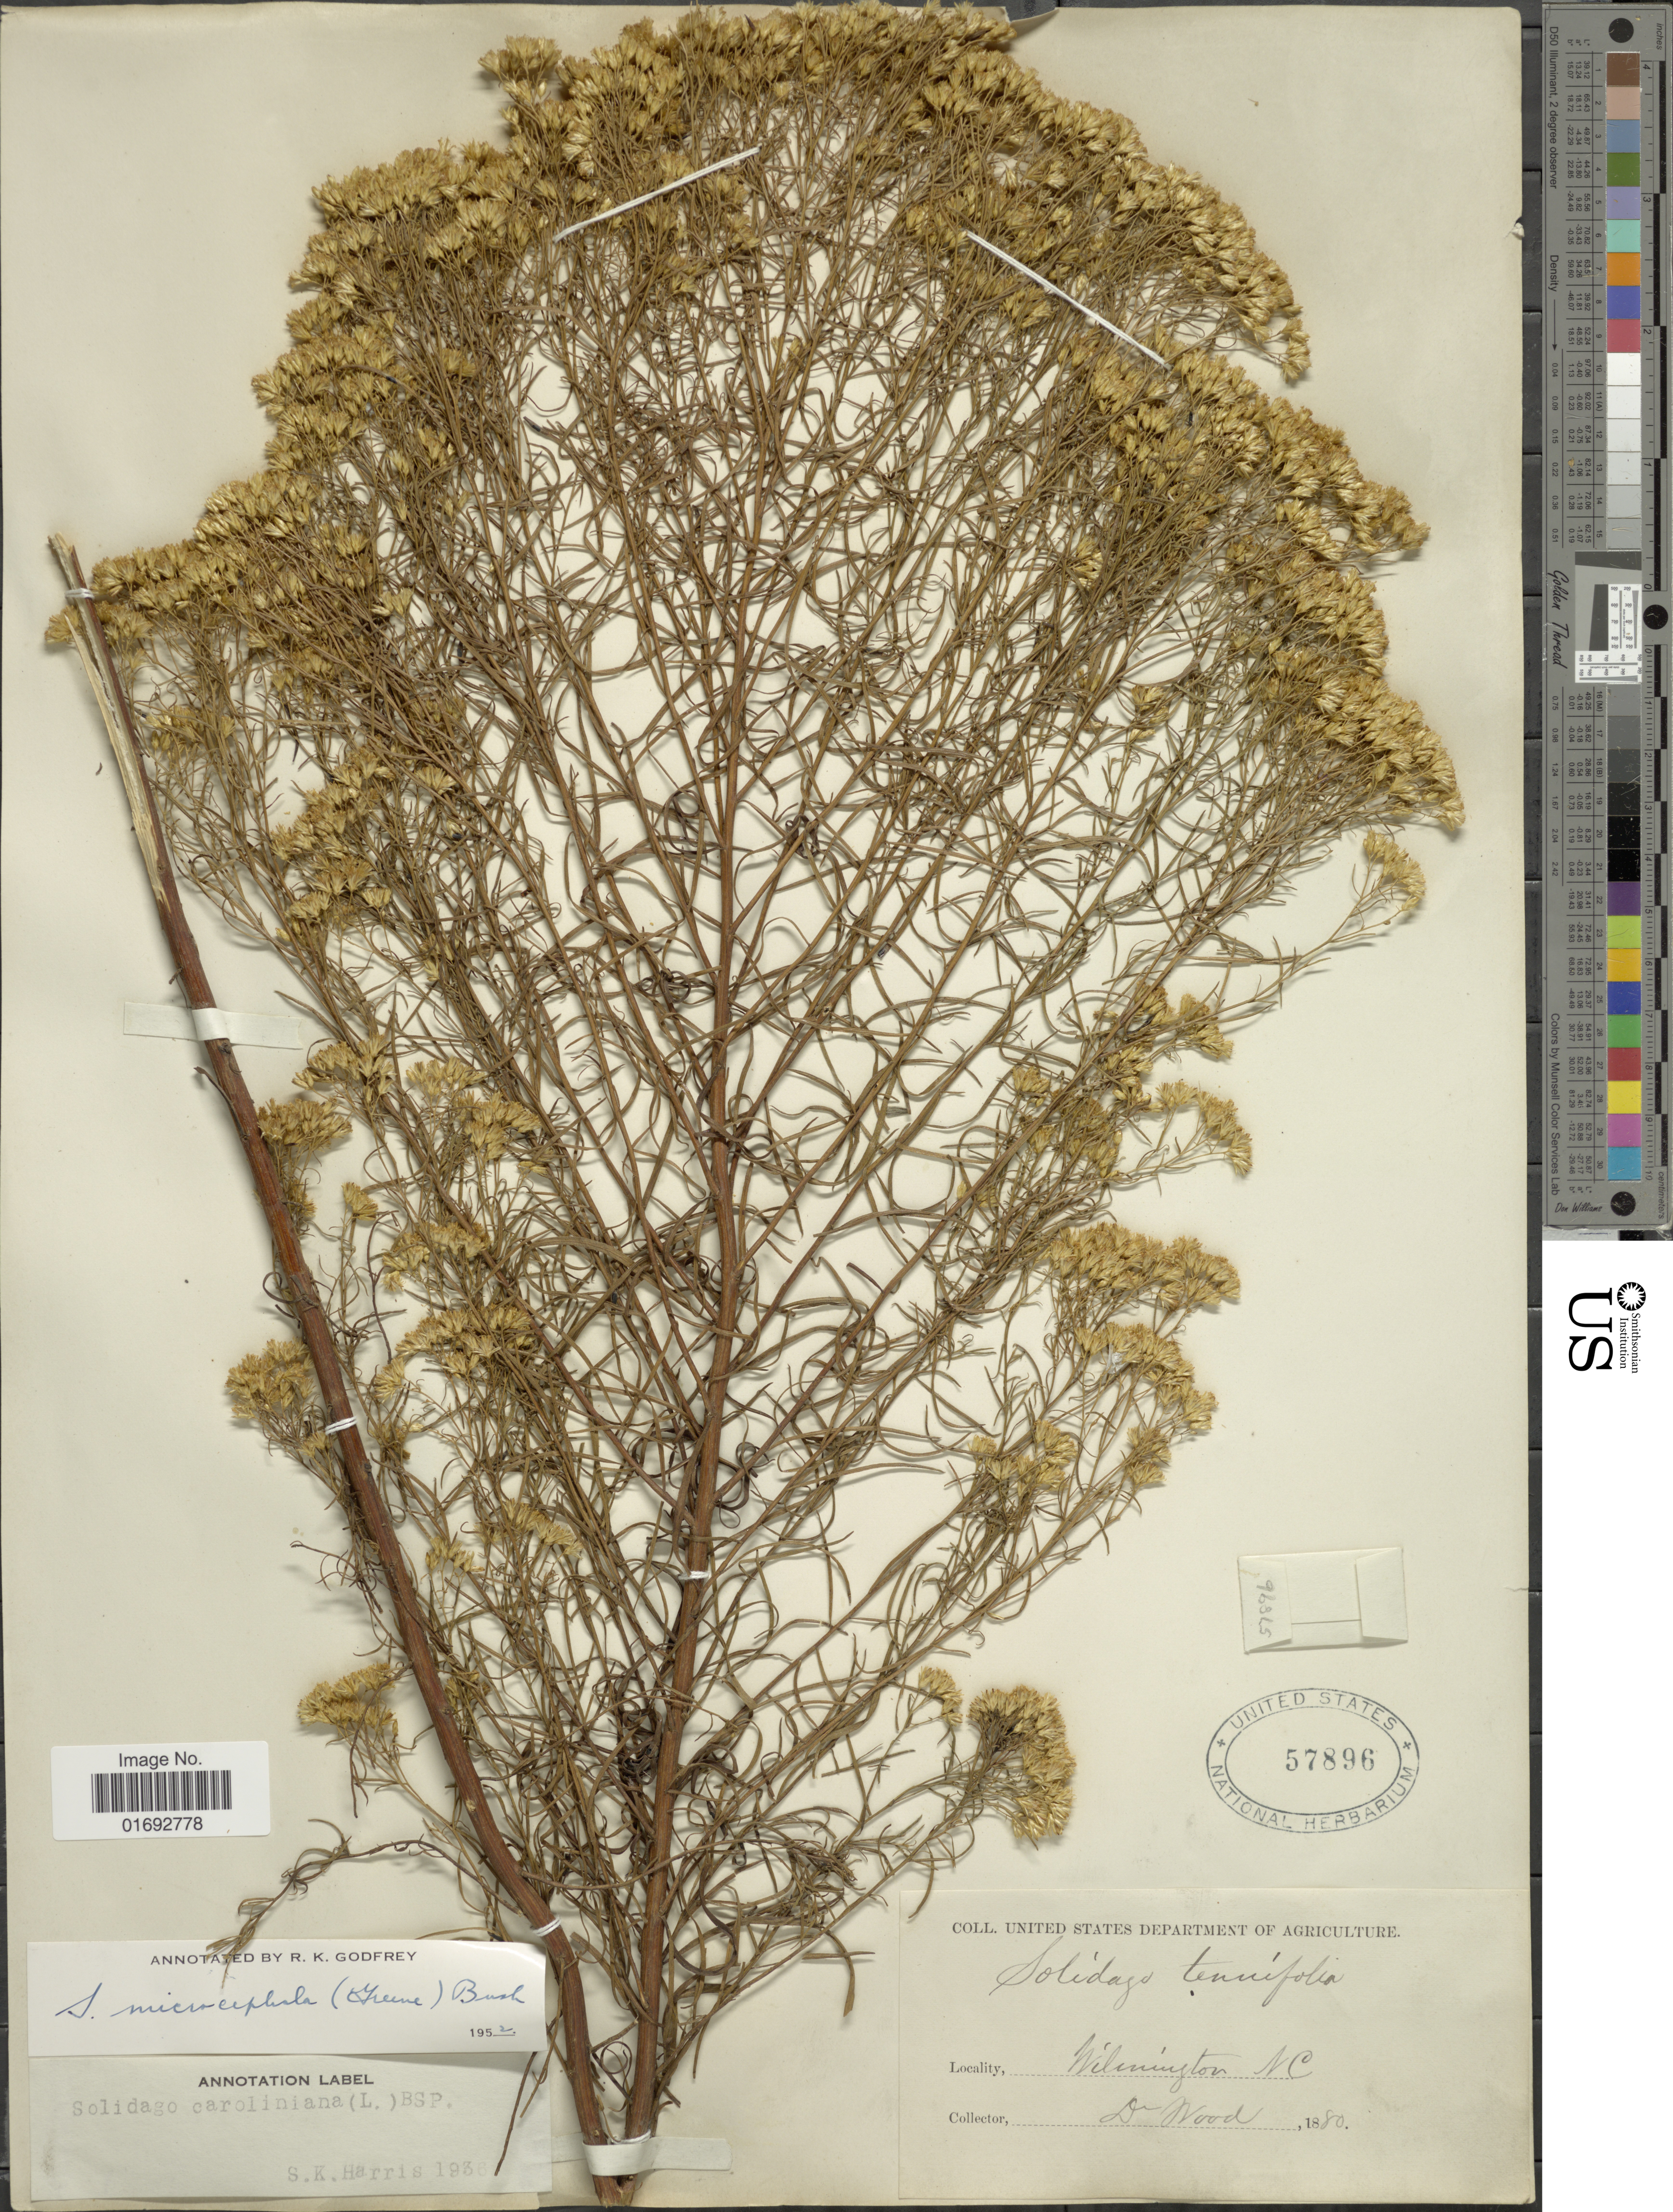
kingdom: Plantae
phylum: Tracheophyta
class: Magnoliopsida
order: Asterales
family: Asteraceae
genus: Euthamia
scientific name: Euthamia tenuifolia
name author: (Pursh) Nutt.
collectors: Wood.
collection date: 1880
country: United States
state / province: North Carolina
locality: Willmington, N. C.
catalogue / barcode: US 57896